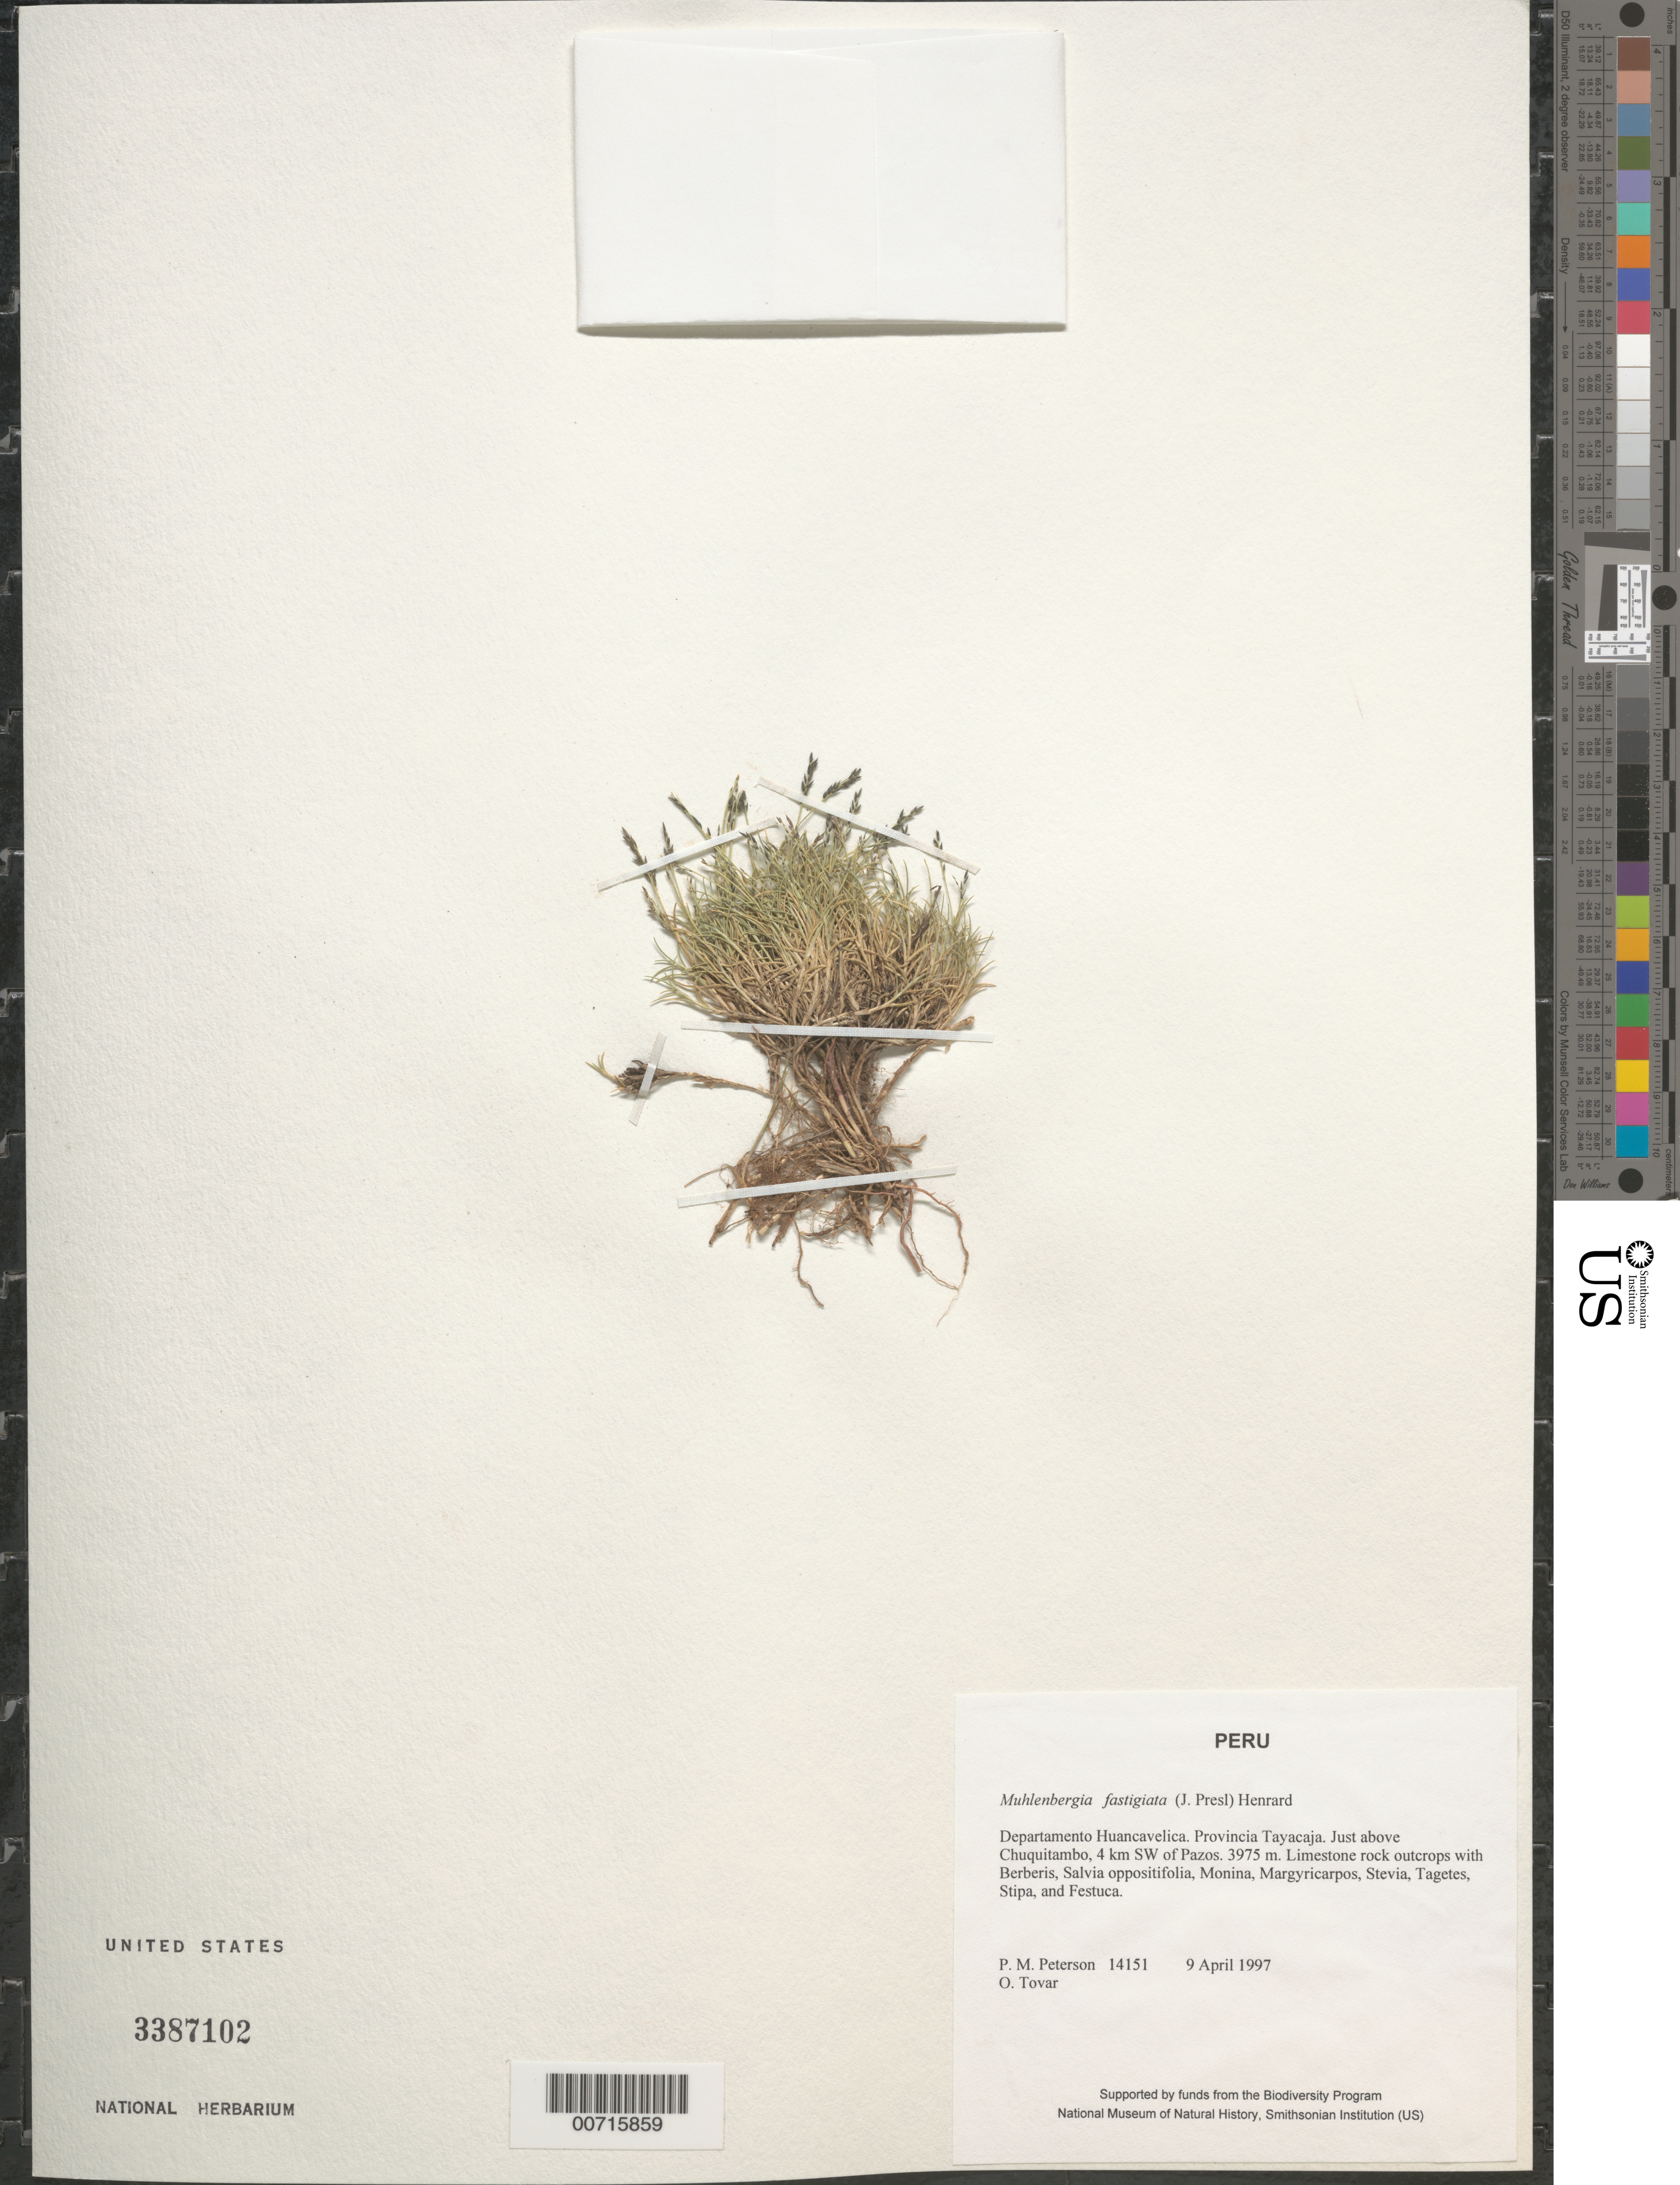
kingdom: Plantae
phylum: Tracheophyta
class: Liliopsida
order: Poales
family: Poaceae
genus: Muhlenbergia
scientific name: Muhlenbergia fastigiata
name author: (J. Presl) Henr.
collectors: P. M. Peterson & Ó. Tovar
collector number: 14151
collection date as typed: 09 Apr 1997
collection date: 1997-04-09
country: Peru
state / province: Huancavelica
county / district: Tayacaja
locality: Just above Chuquitambo, 4 km SW of Pazos.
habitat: Limestone rock outcrops with Berberis, Salvia oppositifolia, Monina, Margyricarpos, Stevia, Tagetes, Stipa, and Festuca.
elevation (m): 3975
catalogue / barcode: US 3387102